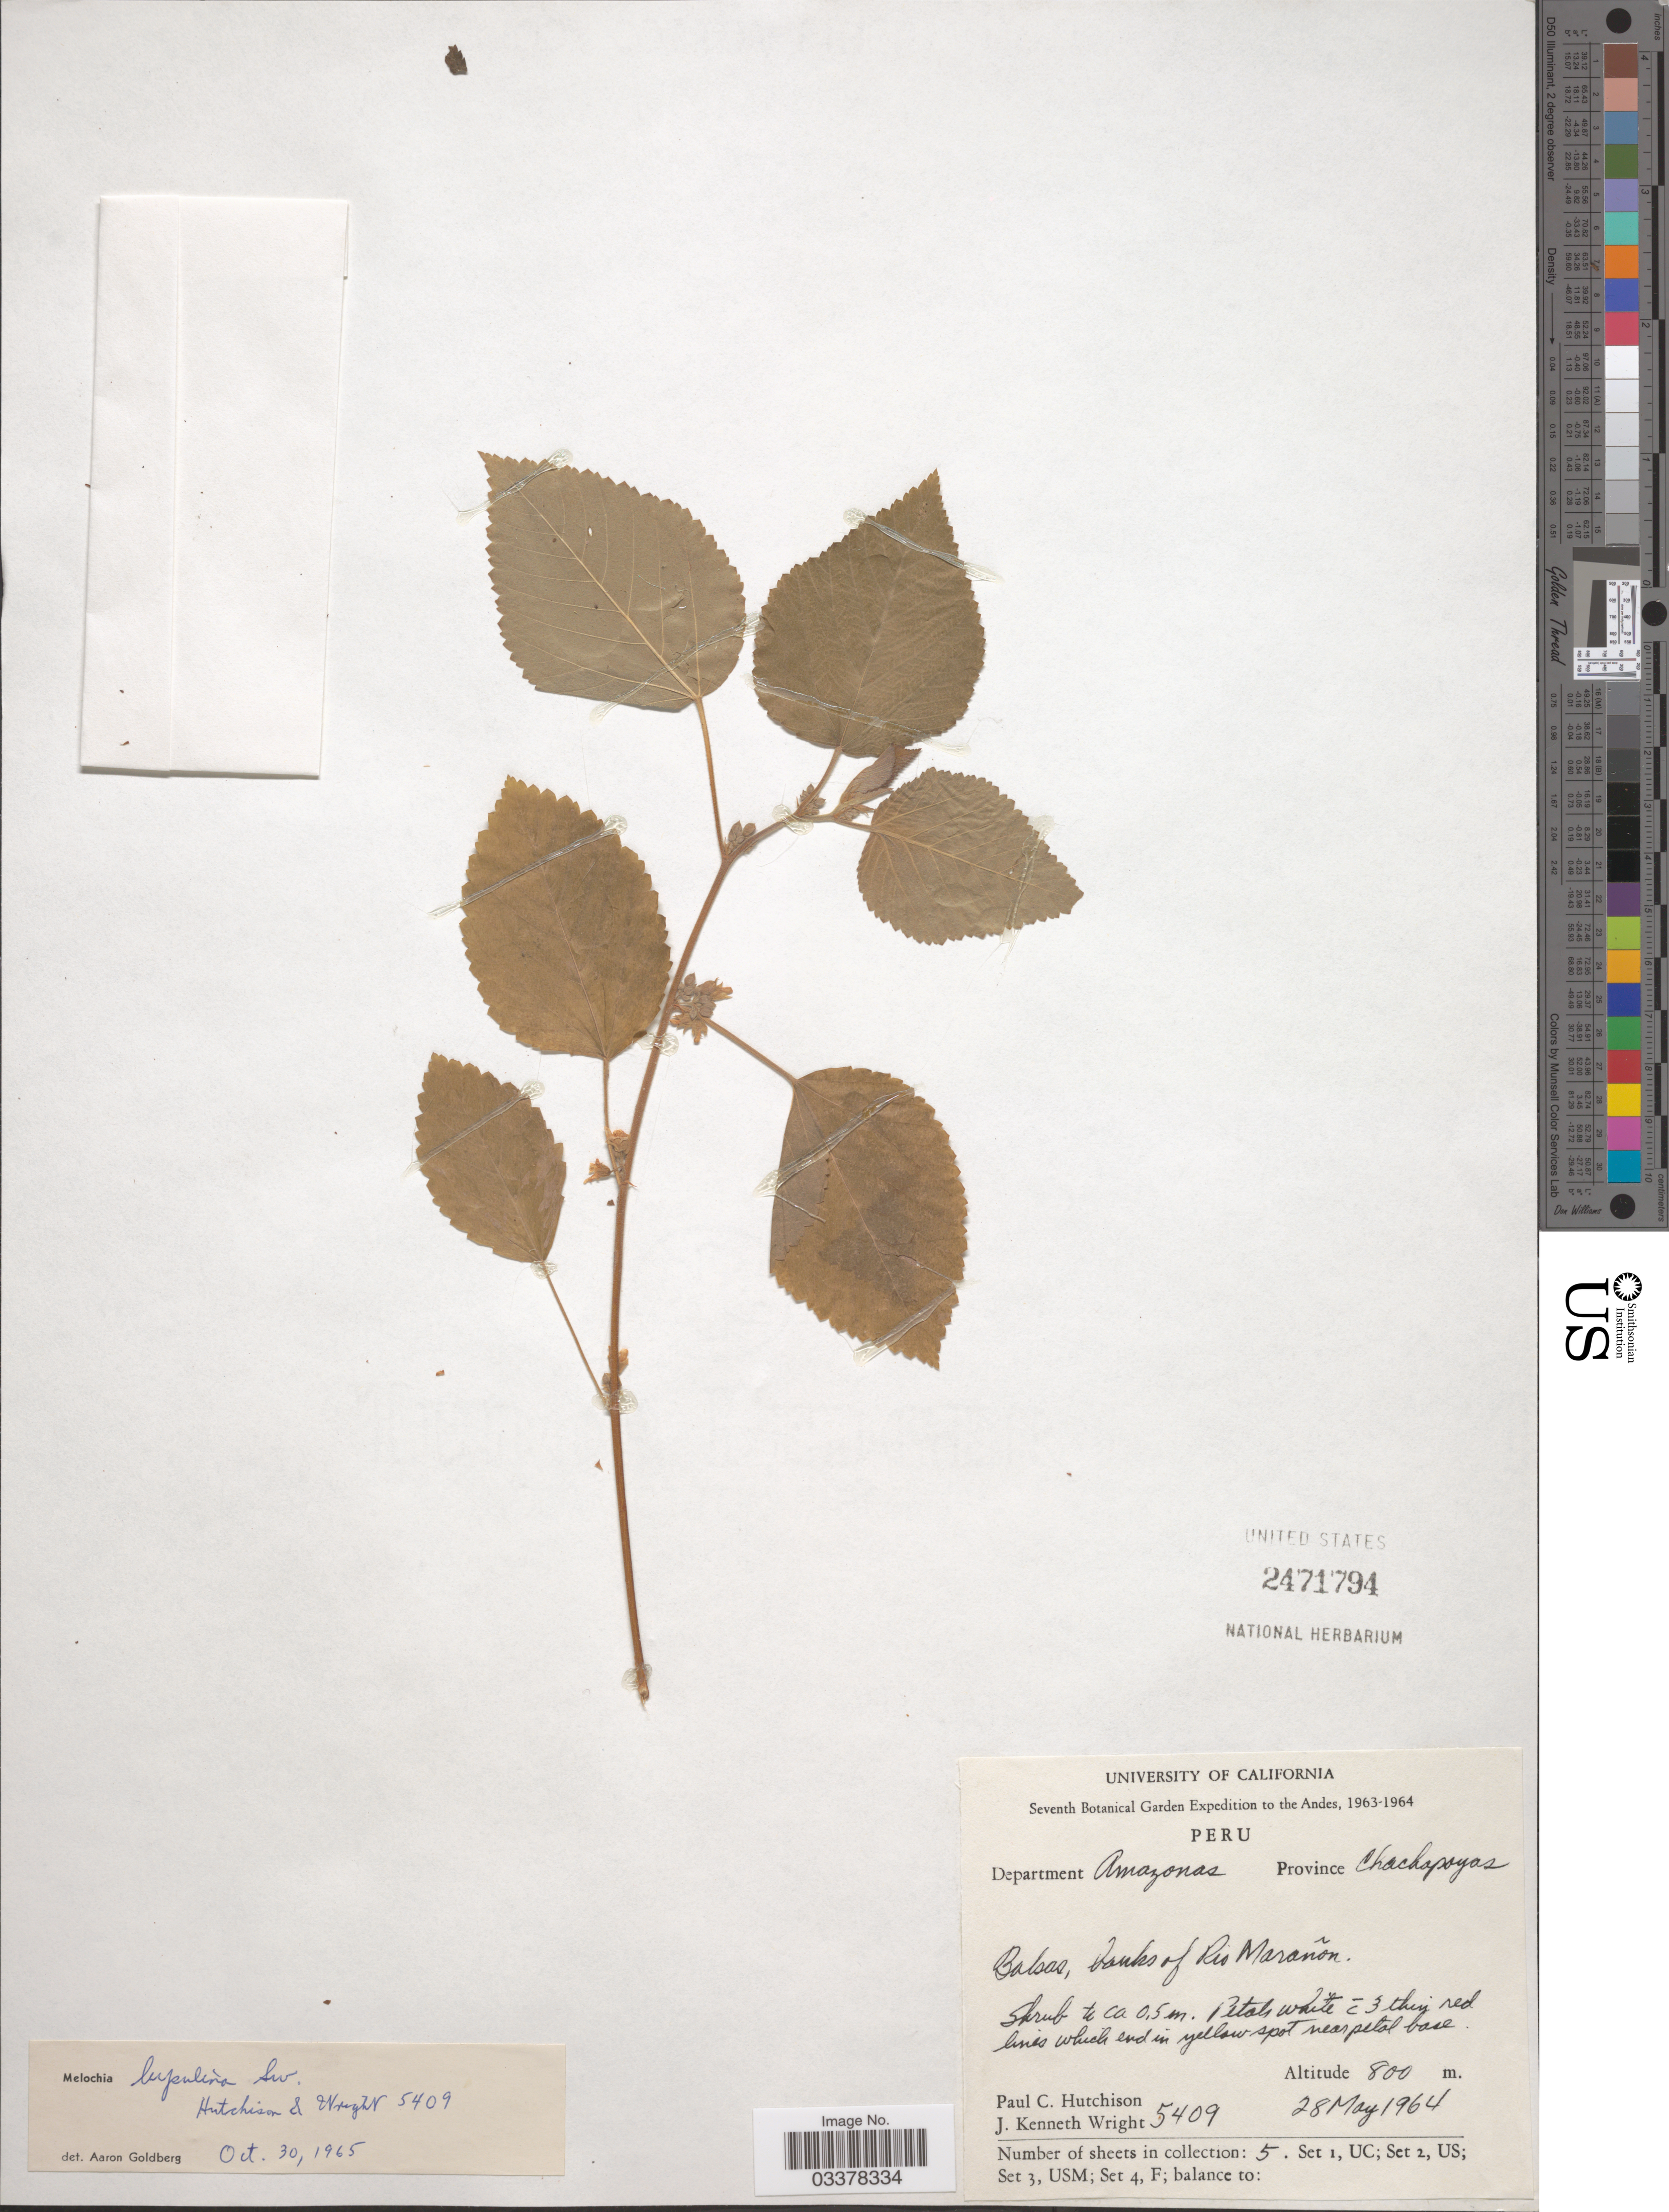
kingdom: Plantae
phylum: Tracheophyta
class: Magnoliopsida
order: Malvales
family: Malvaceae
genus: Melochia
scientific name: Melochia lupulina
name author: Sw.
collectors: P. C. Hutchison & J. K. Wright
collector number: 5409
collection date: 1964-05-28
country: Peru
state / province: Amazonas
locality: Andes. Province Chachapoyas. Balsas, banks of Rio Marañon.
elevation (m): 800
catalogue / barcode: US 2471794